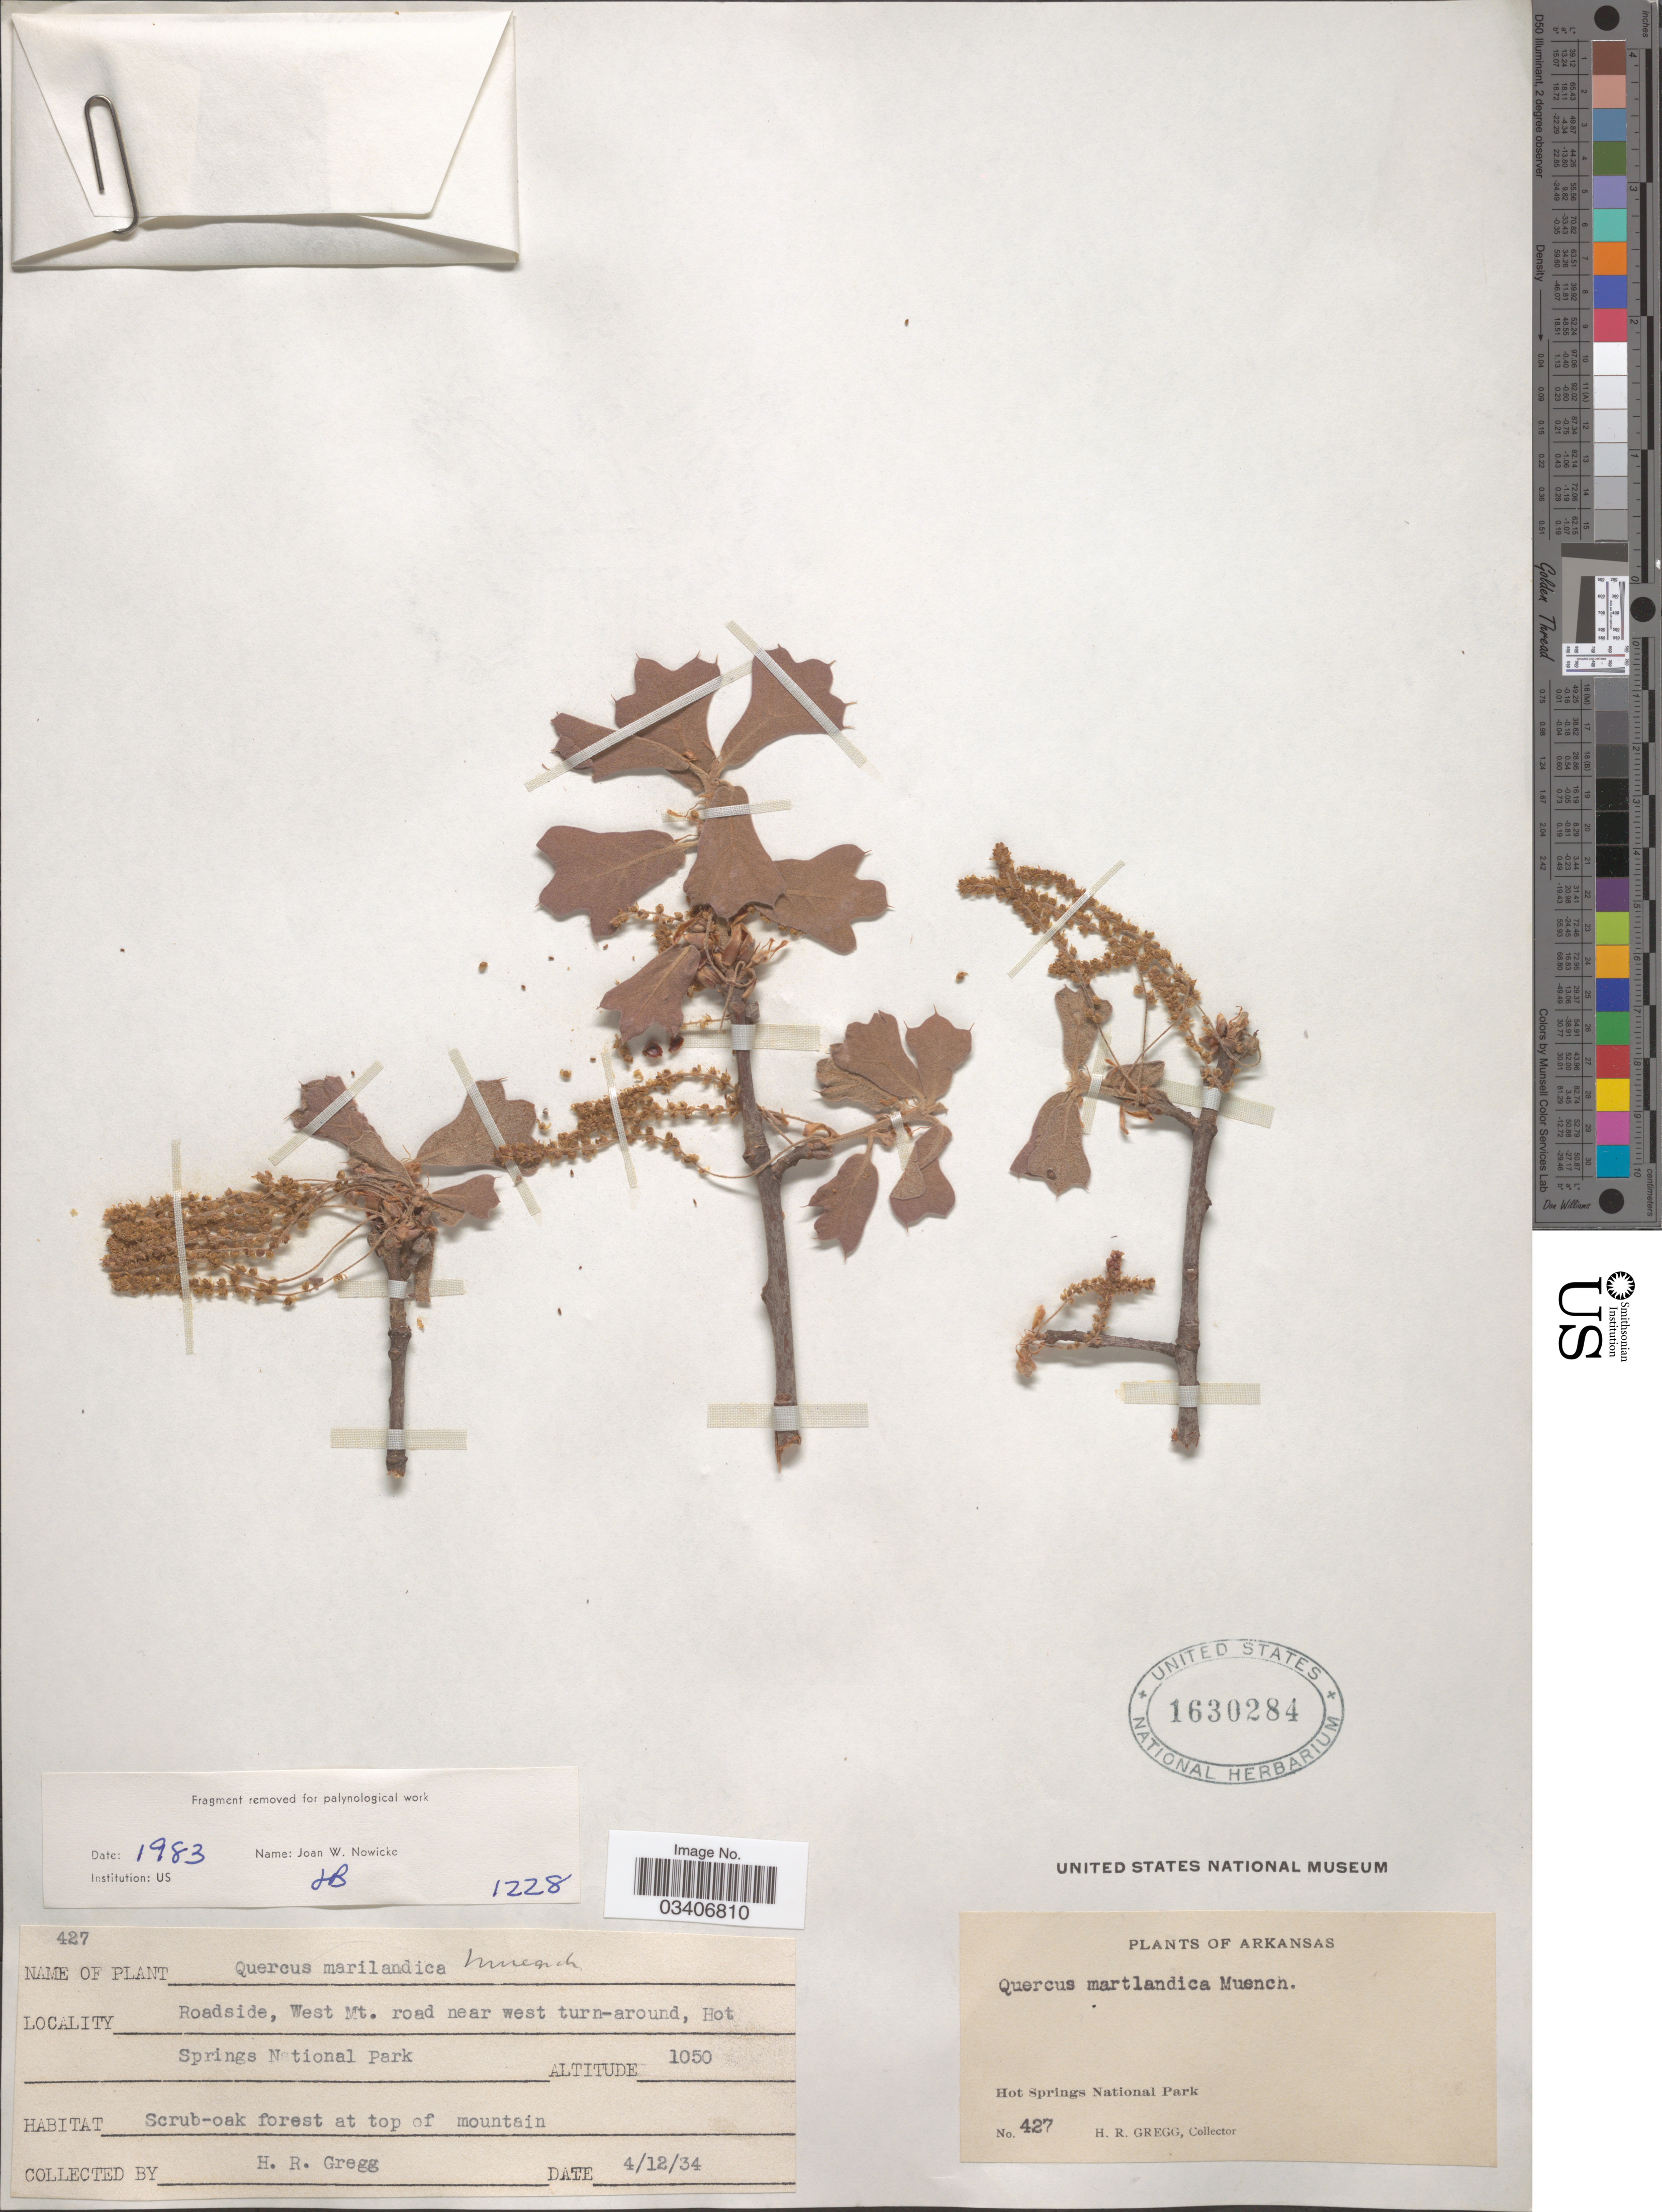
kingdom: Plantae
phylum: Tracheophyta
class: Magnoliopsida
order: Fagales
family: Fagaceae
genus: Quercus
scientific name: Quercus marilandica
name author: (L.) Münchh.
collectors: H. Gregg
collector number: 427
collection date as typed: Transcribed d/m/y: 12/4/34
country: United States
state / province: Arkansas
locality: West Mt. road near west turn-around, Hot Springs National Park.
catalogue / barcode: US 1630284